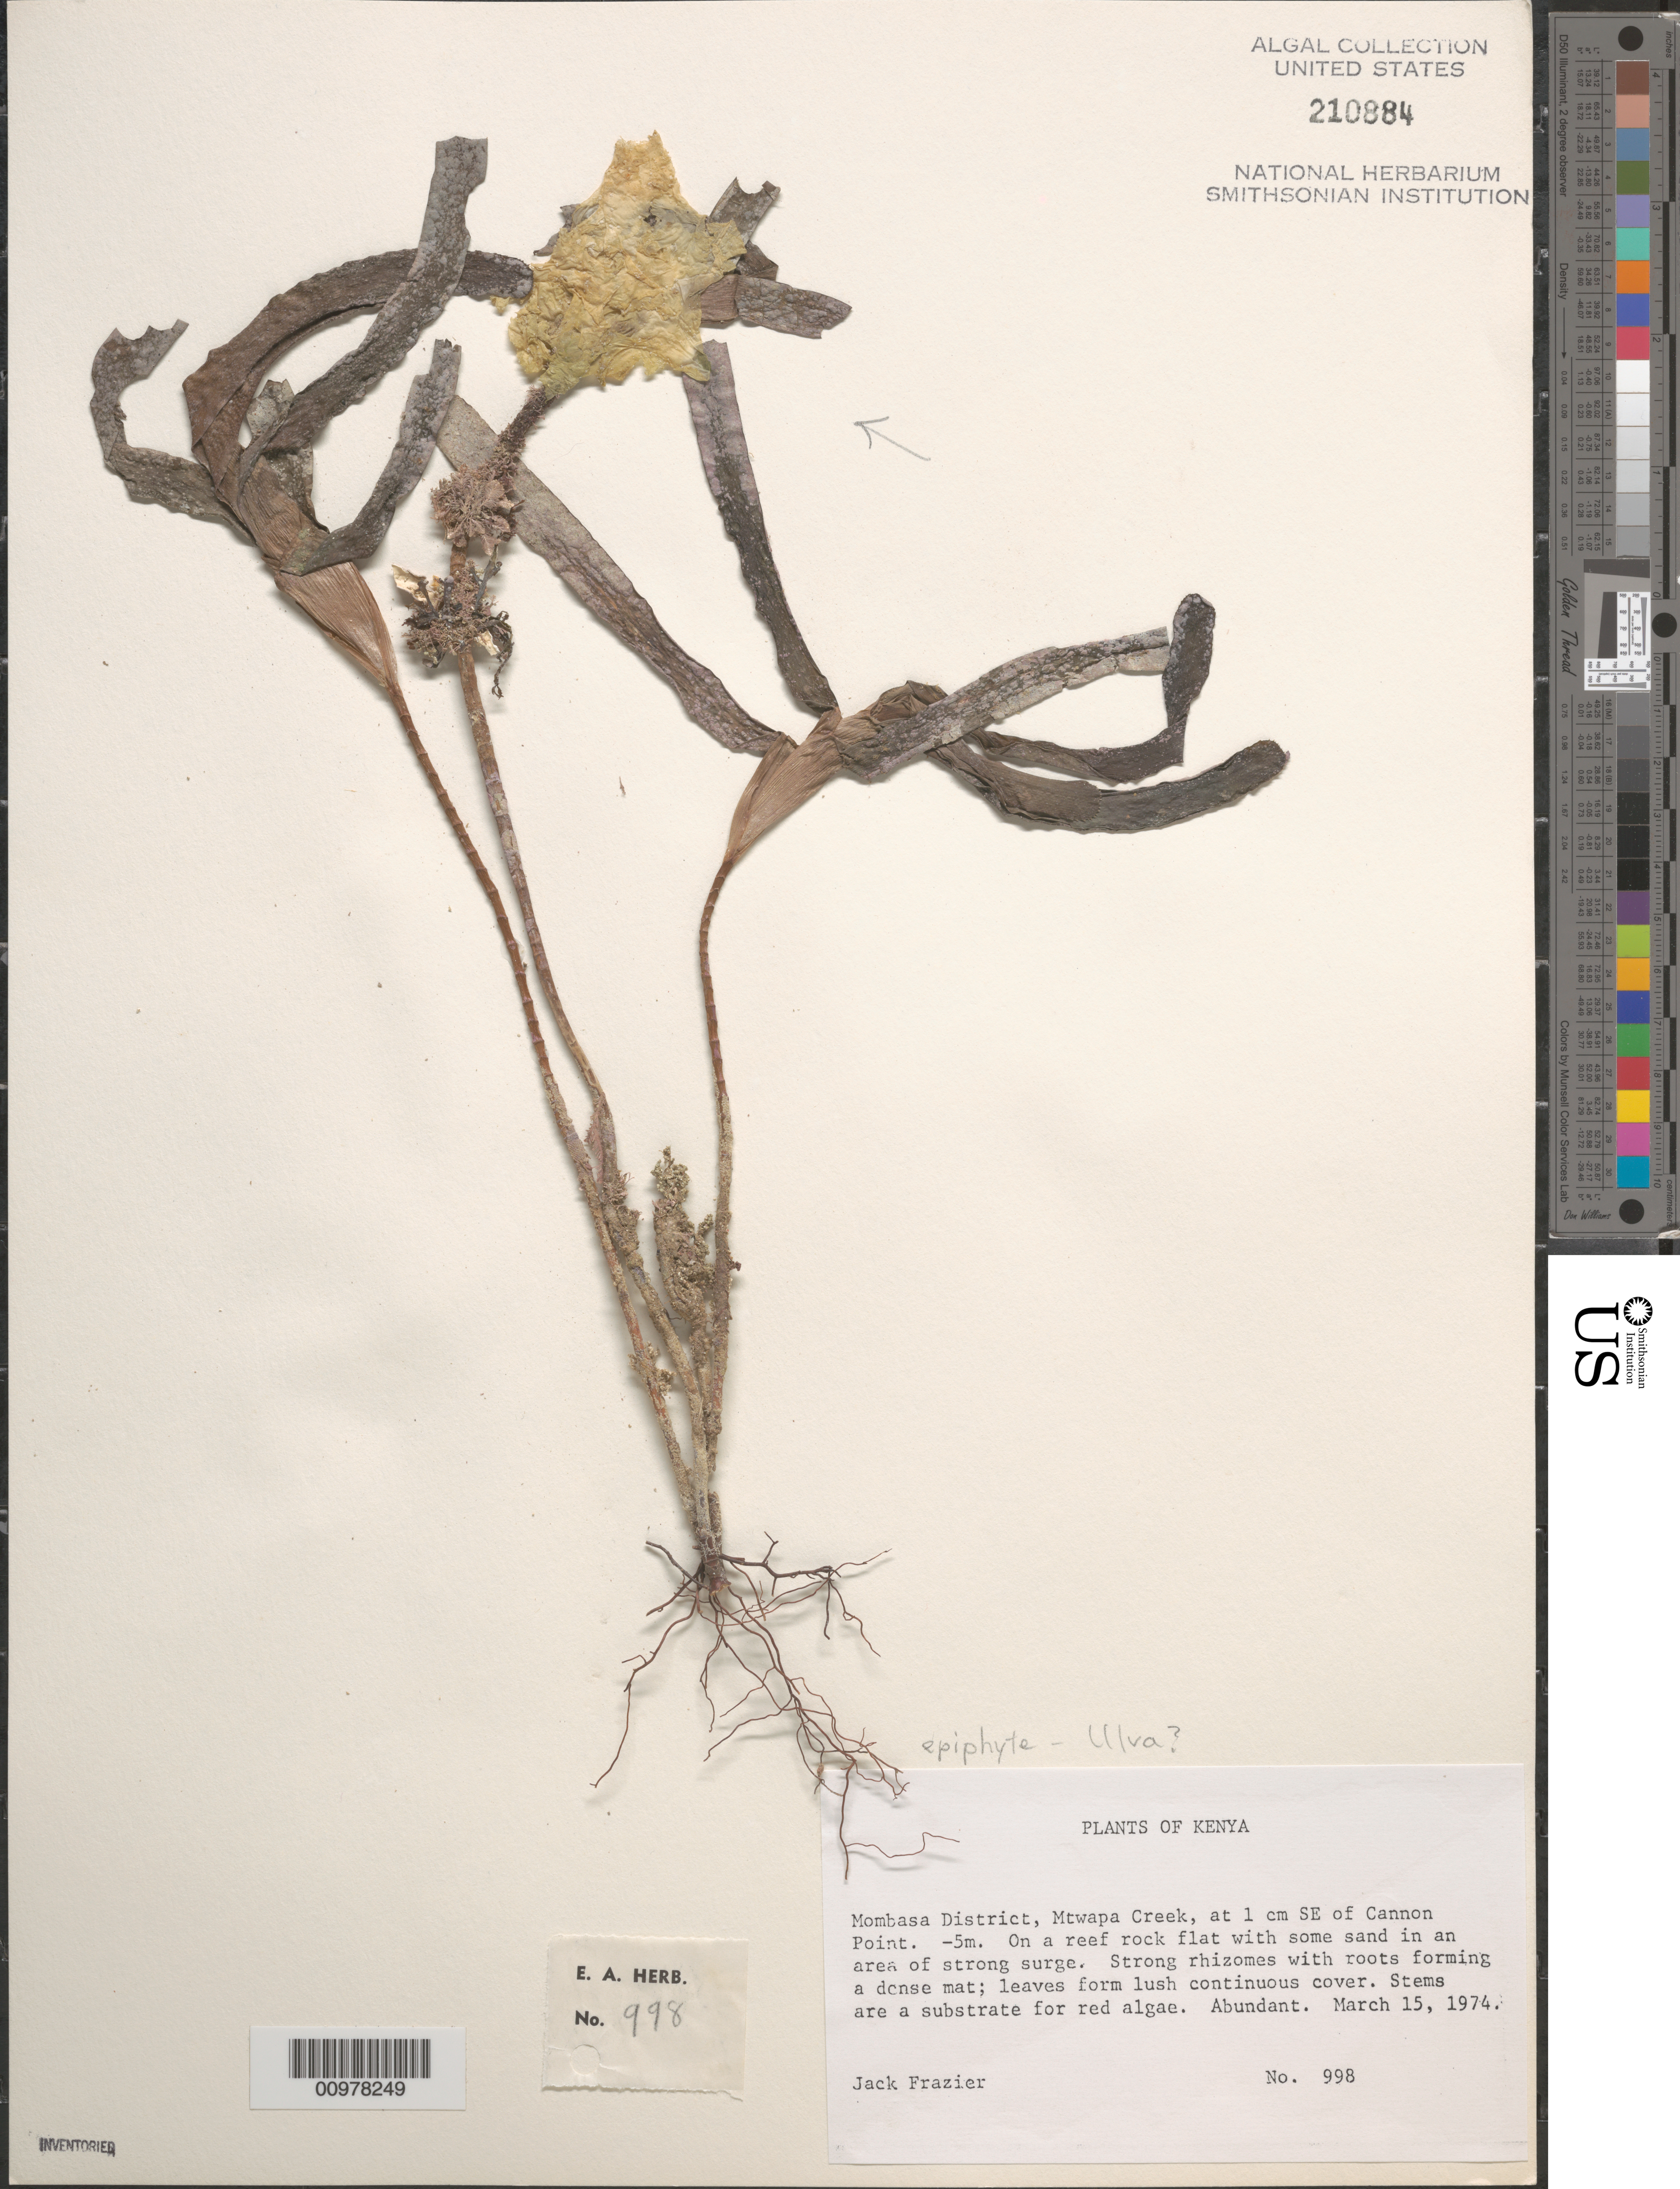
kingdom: Plantae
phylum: Chlorophyta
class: Ulvophyceae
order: Ulvales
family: Ulvaceae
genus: Ulva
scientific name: Ulva sp.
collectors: J. Frazier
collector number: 998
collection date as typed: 15 Mar 1974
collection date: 1974-03-15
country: Kenya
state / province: Kilifi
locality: Mtwapa Creek, 1 cm [sic] southeast of Cannon Point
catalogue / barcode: US 210884